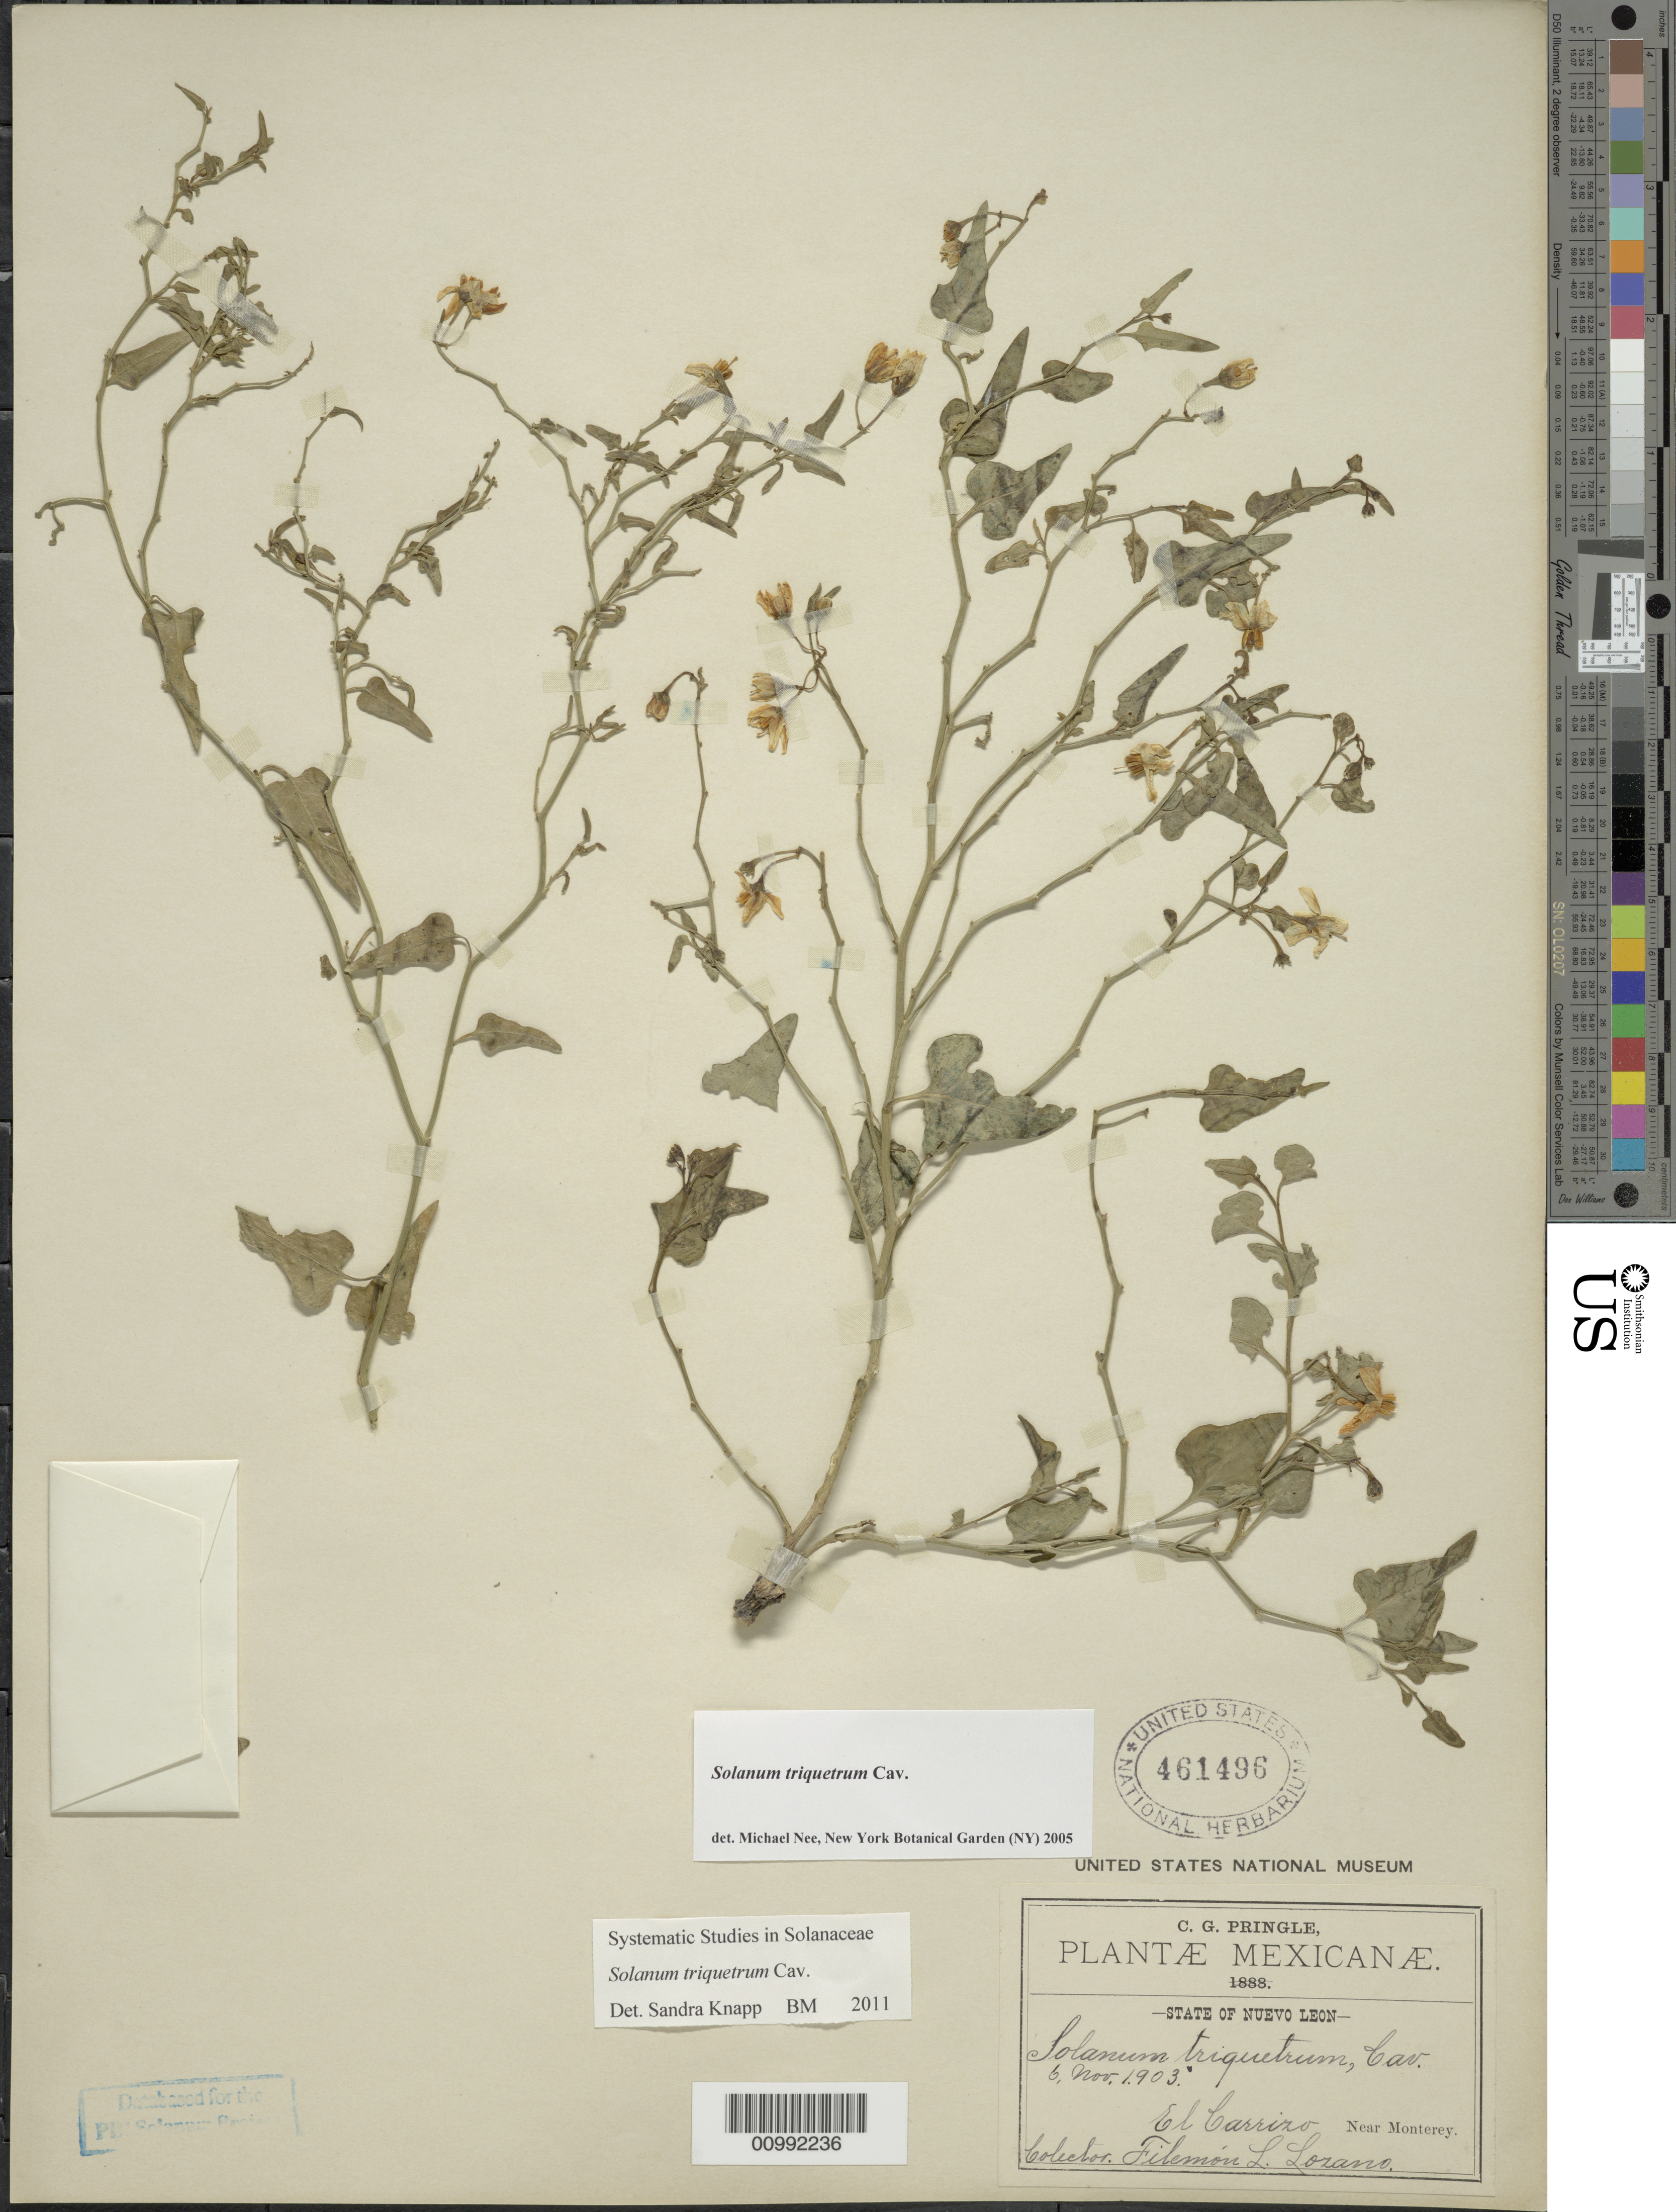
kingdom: Plantae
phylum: Tracheophyta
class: Magnoliopsida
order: Solanales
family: Solanaceae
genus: Solanum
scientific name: Solanum triquetrum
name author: Cav.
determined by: Knapp, S. D.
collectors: F. Lozano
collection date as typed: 6 Nov 1903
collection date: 1903-11-06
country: Mexico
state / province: Nuevo León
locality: near Monterrey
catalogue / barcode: US 461496